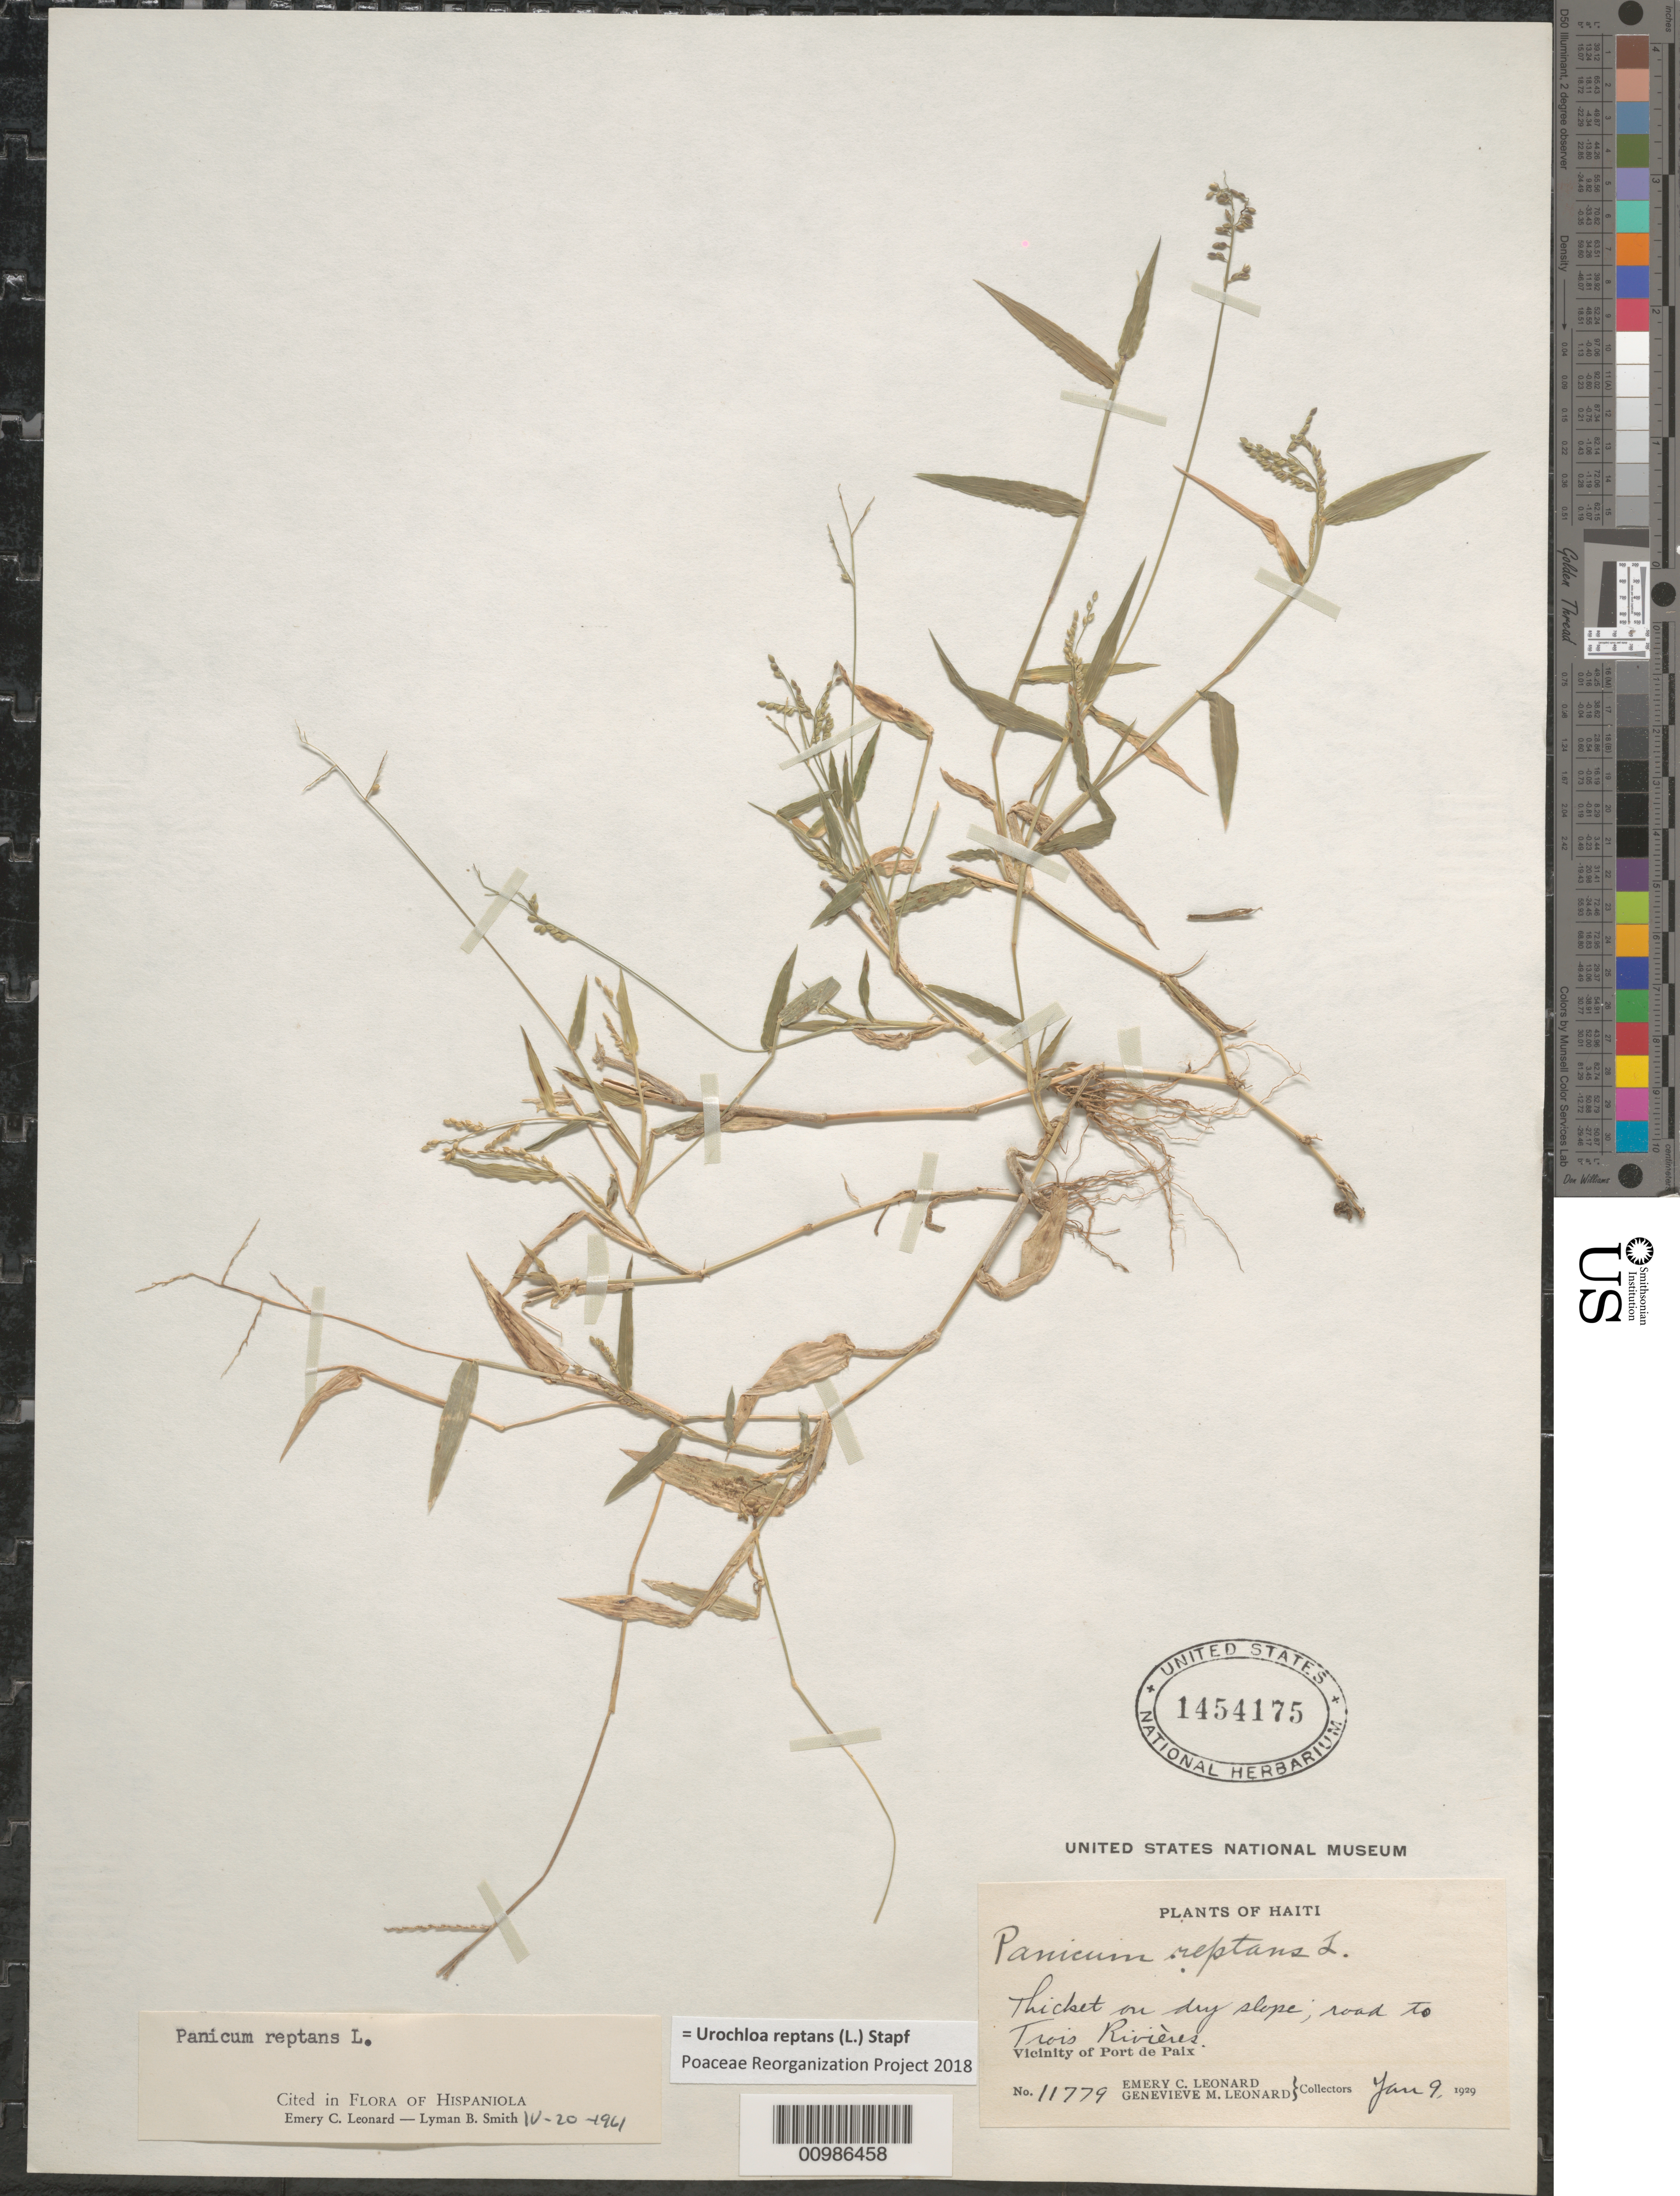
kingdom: Plantae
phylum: Tracheophyta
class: Liliopsida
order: Poales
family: Poaceae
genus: Brachiaria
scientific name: Brachiaria reptans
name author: (L.) C.E. Hubb. & C.A. Gardner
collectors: E. C. Leonard & G. M. Leonard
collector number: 11779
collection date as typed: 09 Jan 1929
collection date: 1929-01-09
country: Haiti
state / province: Nord-Óuest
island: Hispaniola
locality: Vicinity of Port de Paix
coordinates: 0 N, 0 E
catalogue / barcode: US 1454175